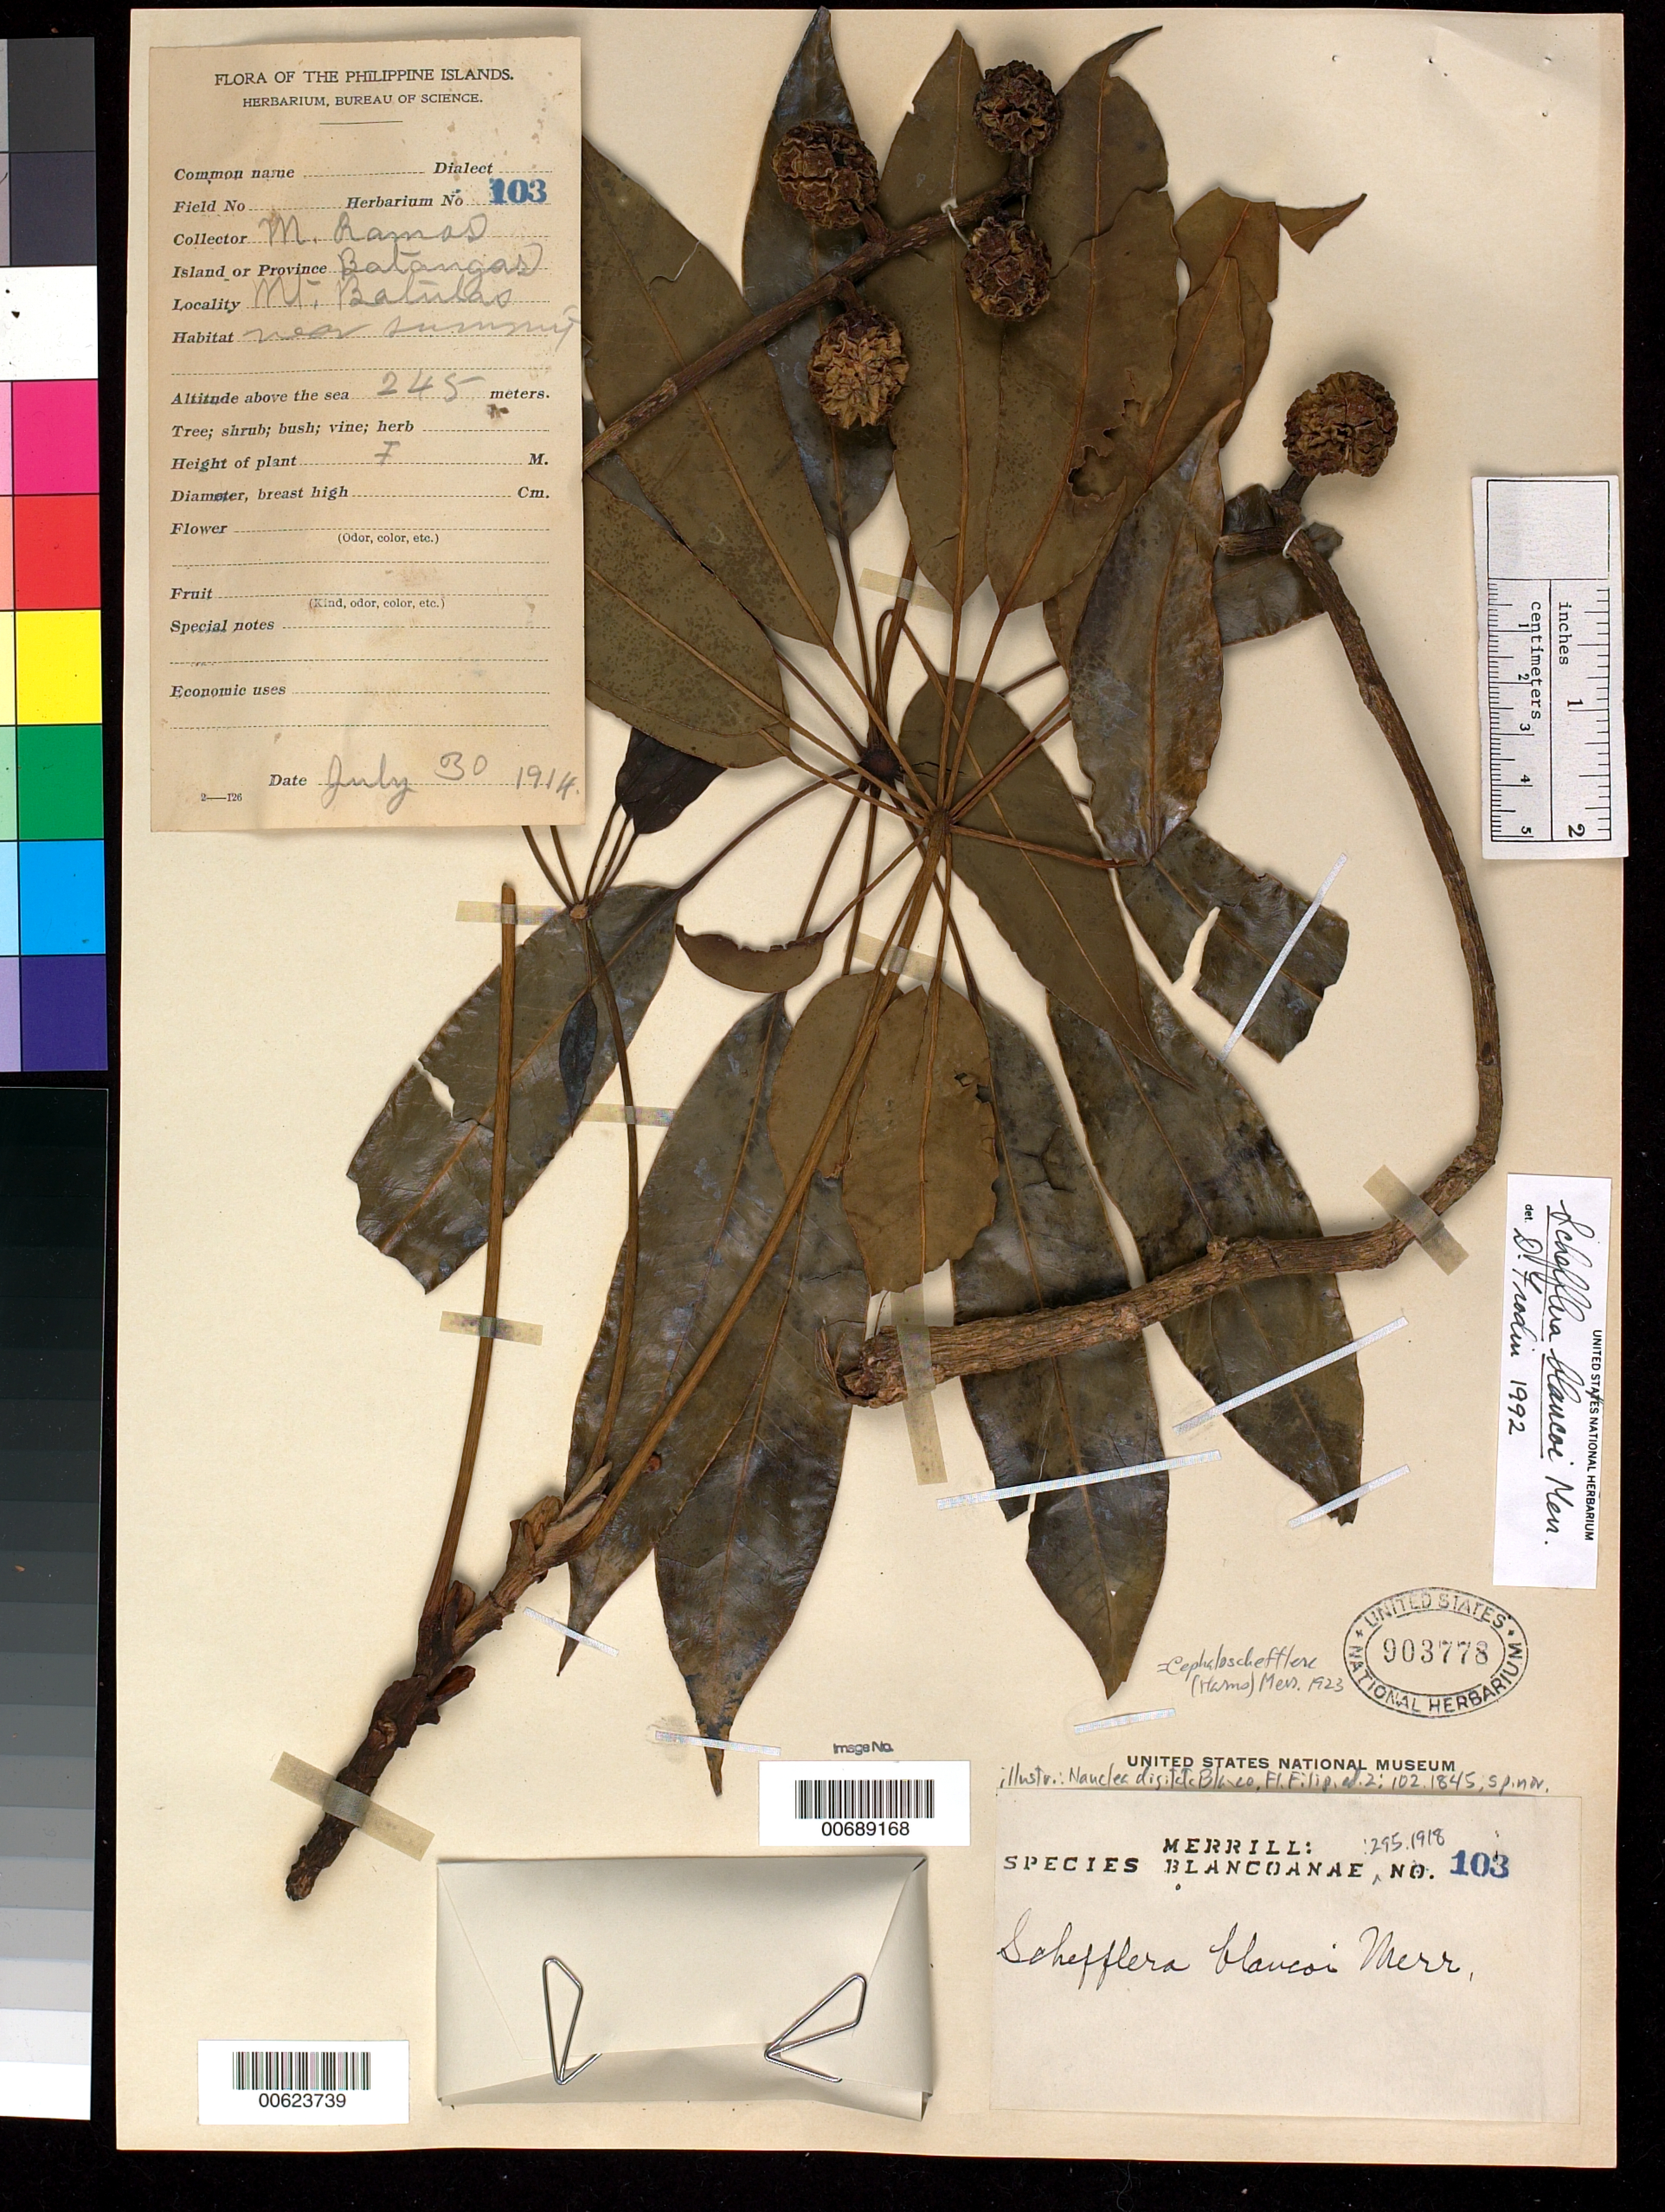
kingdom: Plantae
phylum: Tracheophyta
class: Magnoliopsida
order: Gentianales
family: Rubiaceae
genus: Nauclea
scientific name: Nauclea digitata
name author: Blanco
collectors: M. Ramos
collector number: Sp. Blancoan. 0103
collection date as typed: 30 Jul 1914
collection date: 1914-07-30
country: Philippines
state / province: Calabarzon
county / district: Batangas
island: Luzon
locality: Mt. batulas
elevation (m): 245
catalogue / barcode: US 903778